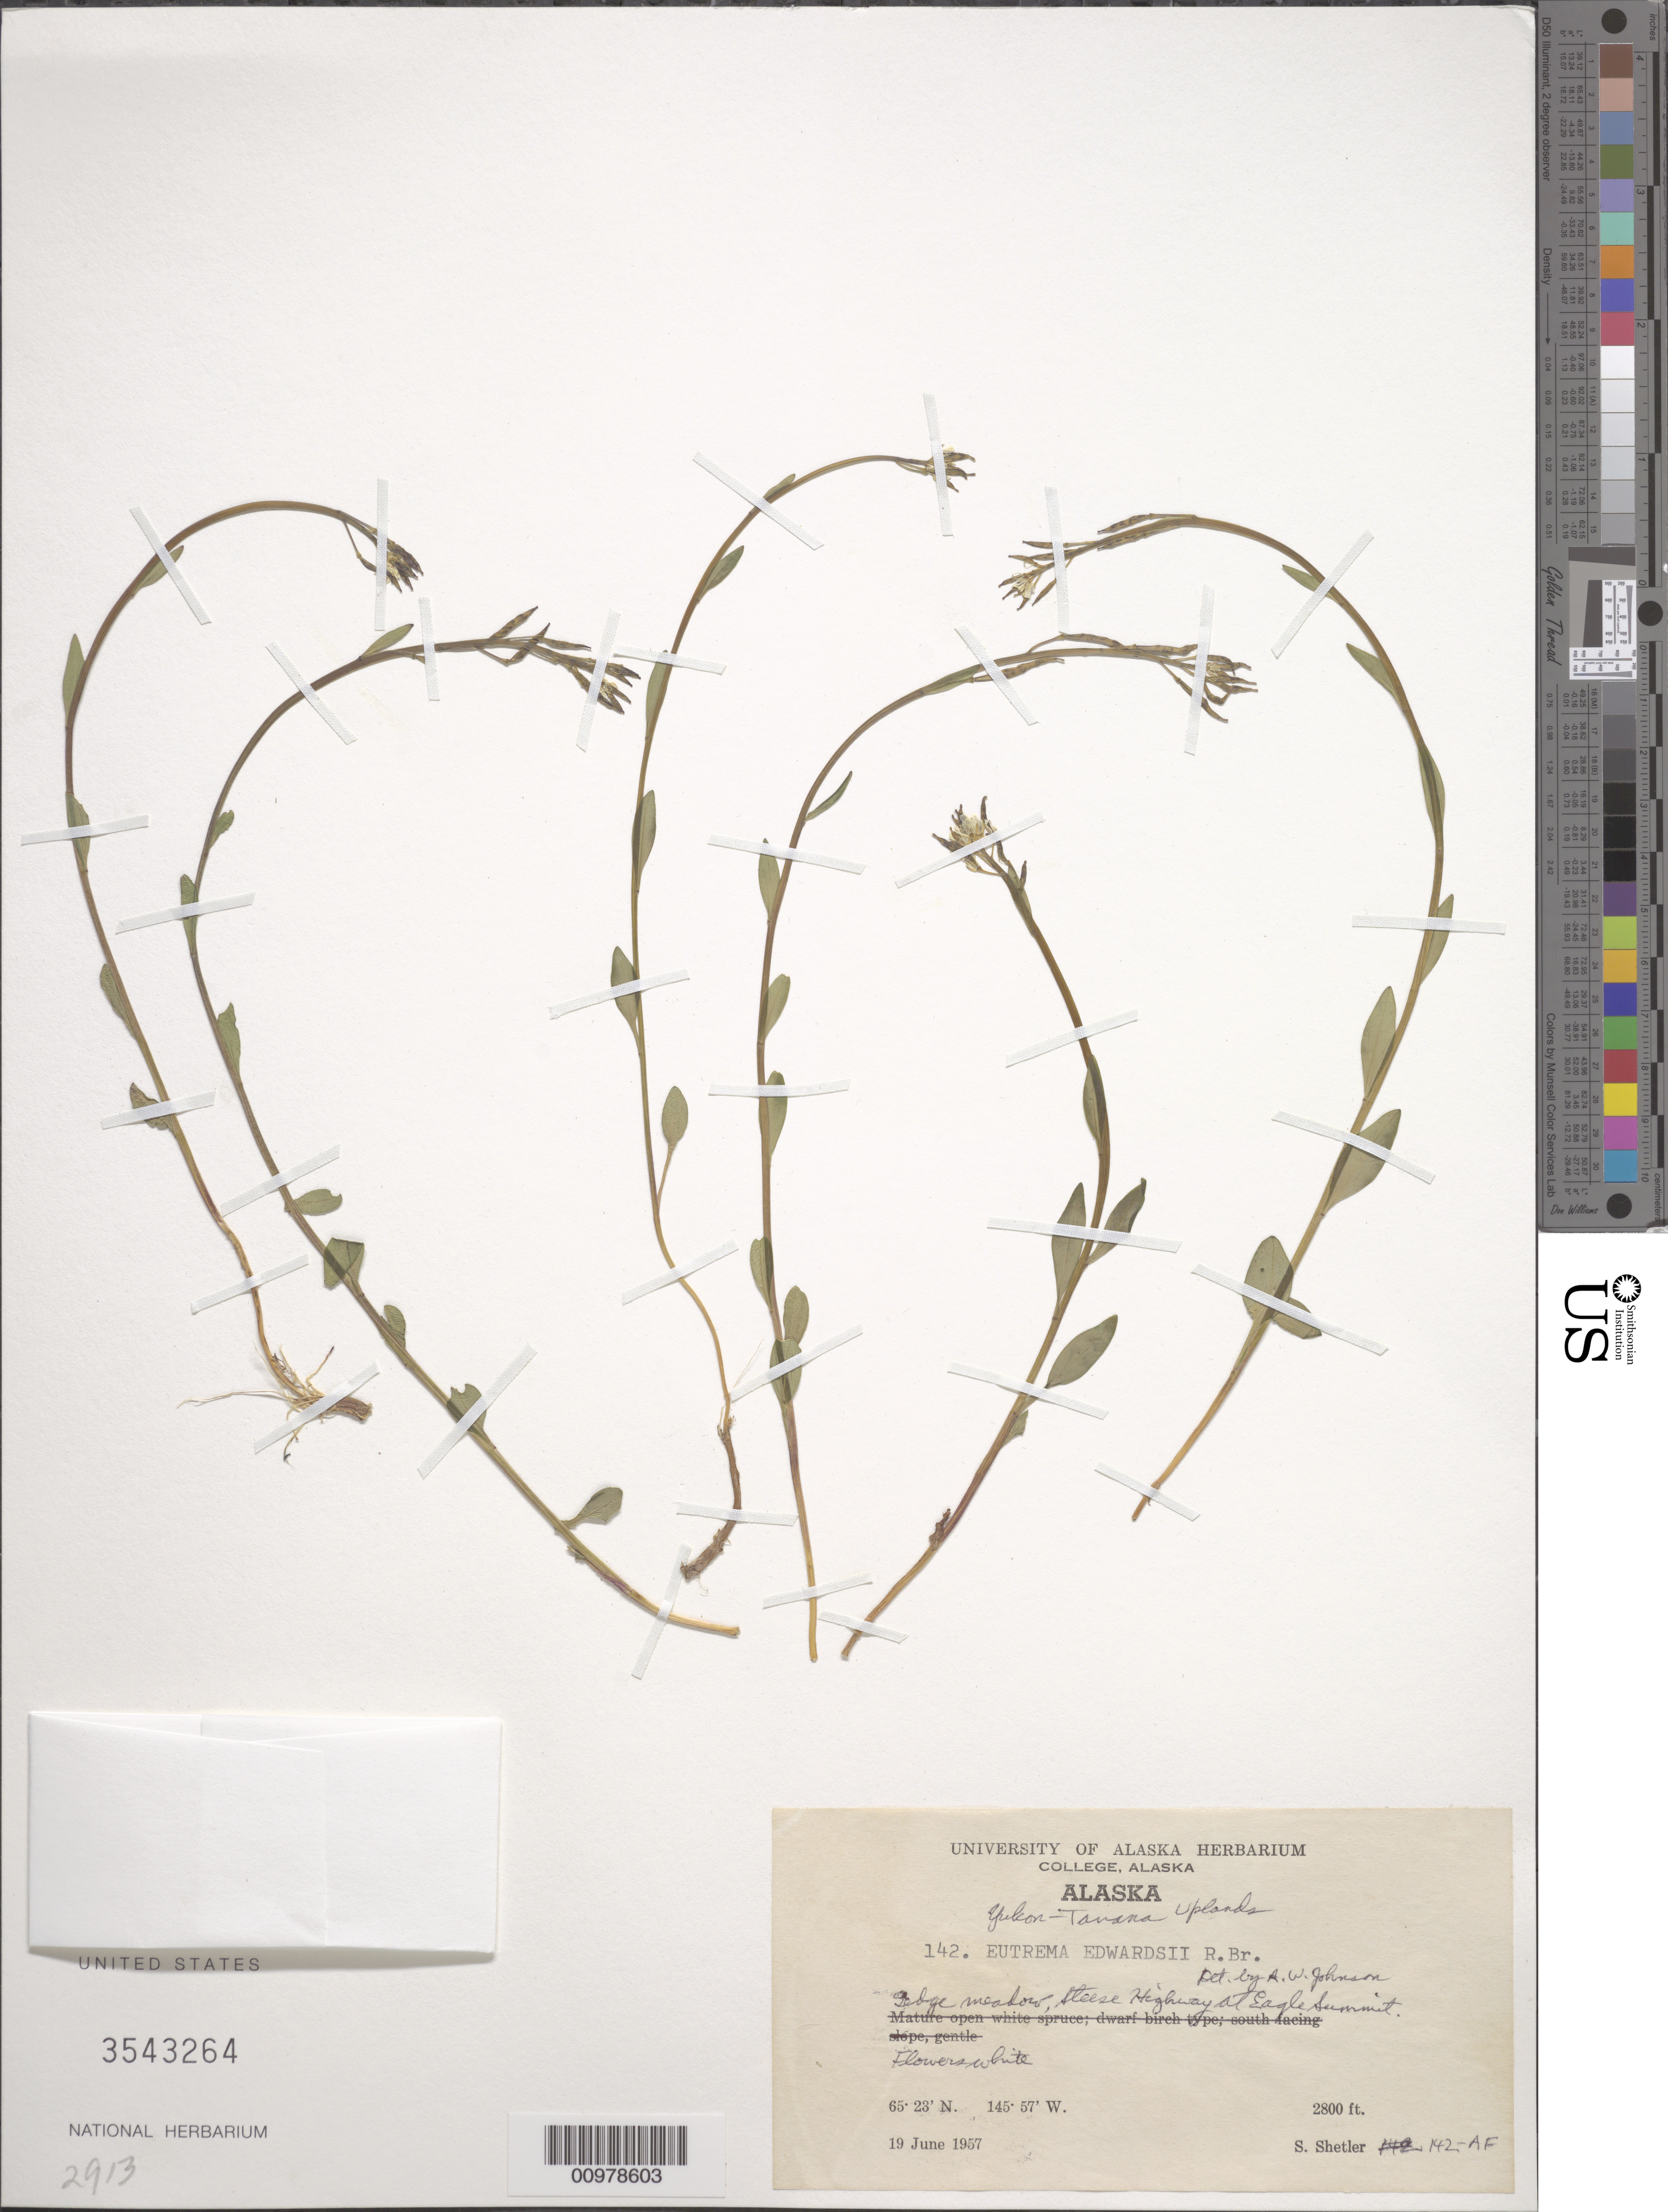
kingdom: Plantae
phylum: Tracheophyta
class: Magnoliopsida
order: Brassicales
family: Brassicaceae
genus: Eutrema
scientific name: Eutrema edwardsii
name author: R. Br.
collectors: S. Shetler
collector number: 142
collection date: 1957-06-19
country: United States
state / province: Alaska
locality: Yukon-Tavana Uplands. Edge meadow, Steese Highway at Eagle Summit.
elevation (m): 853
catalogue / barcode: US 3543264